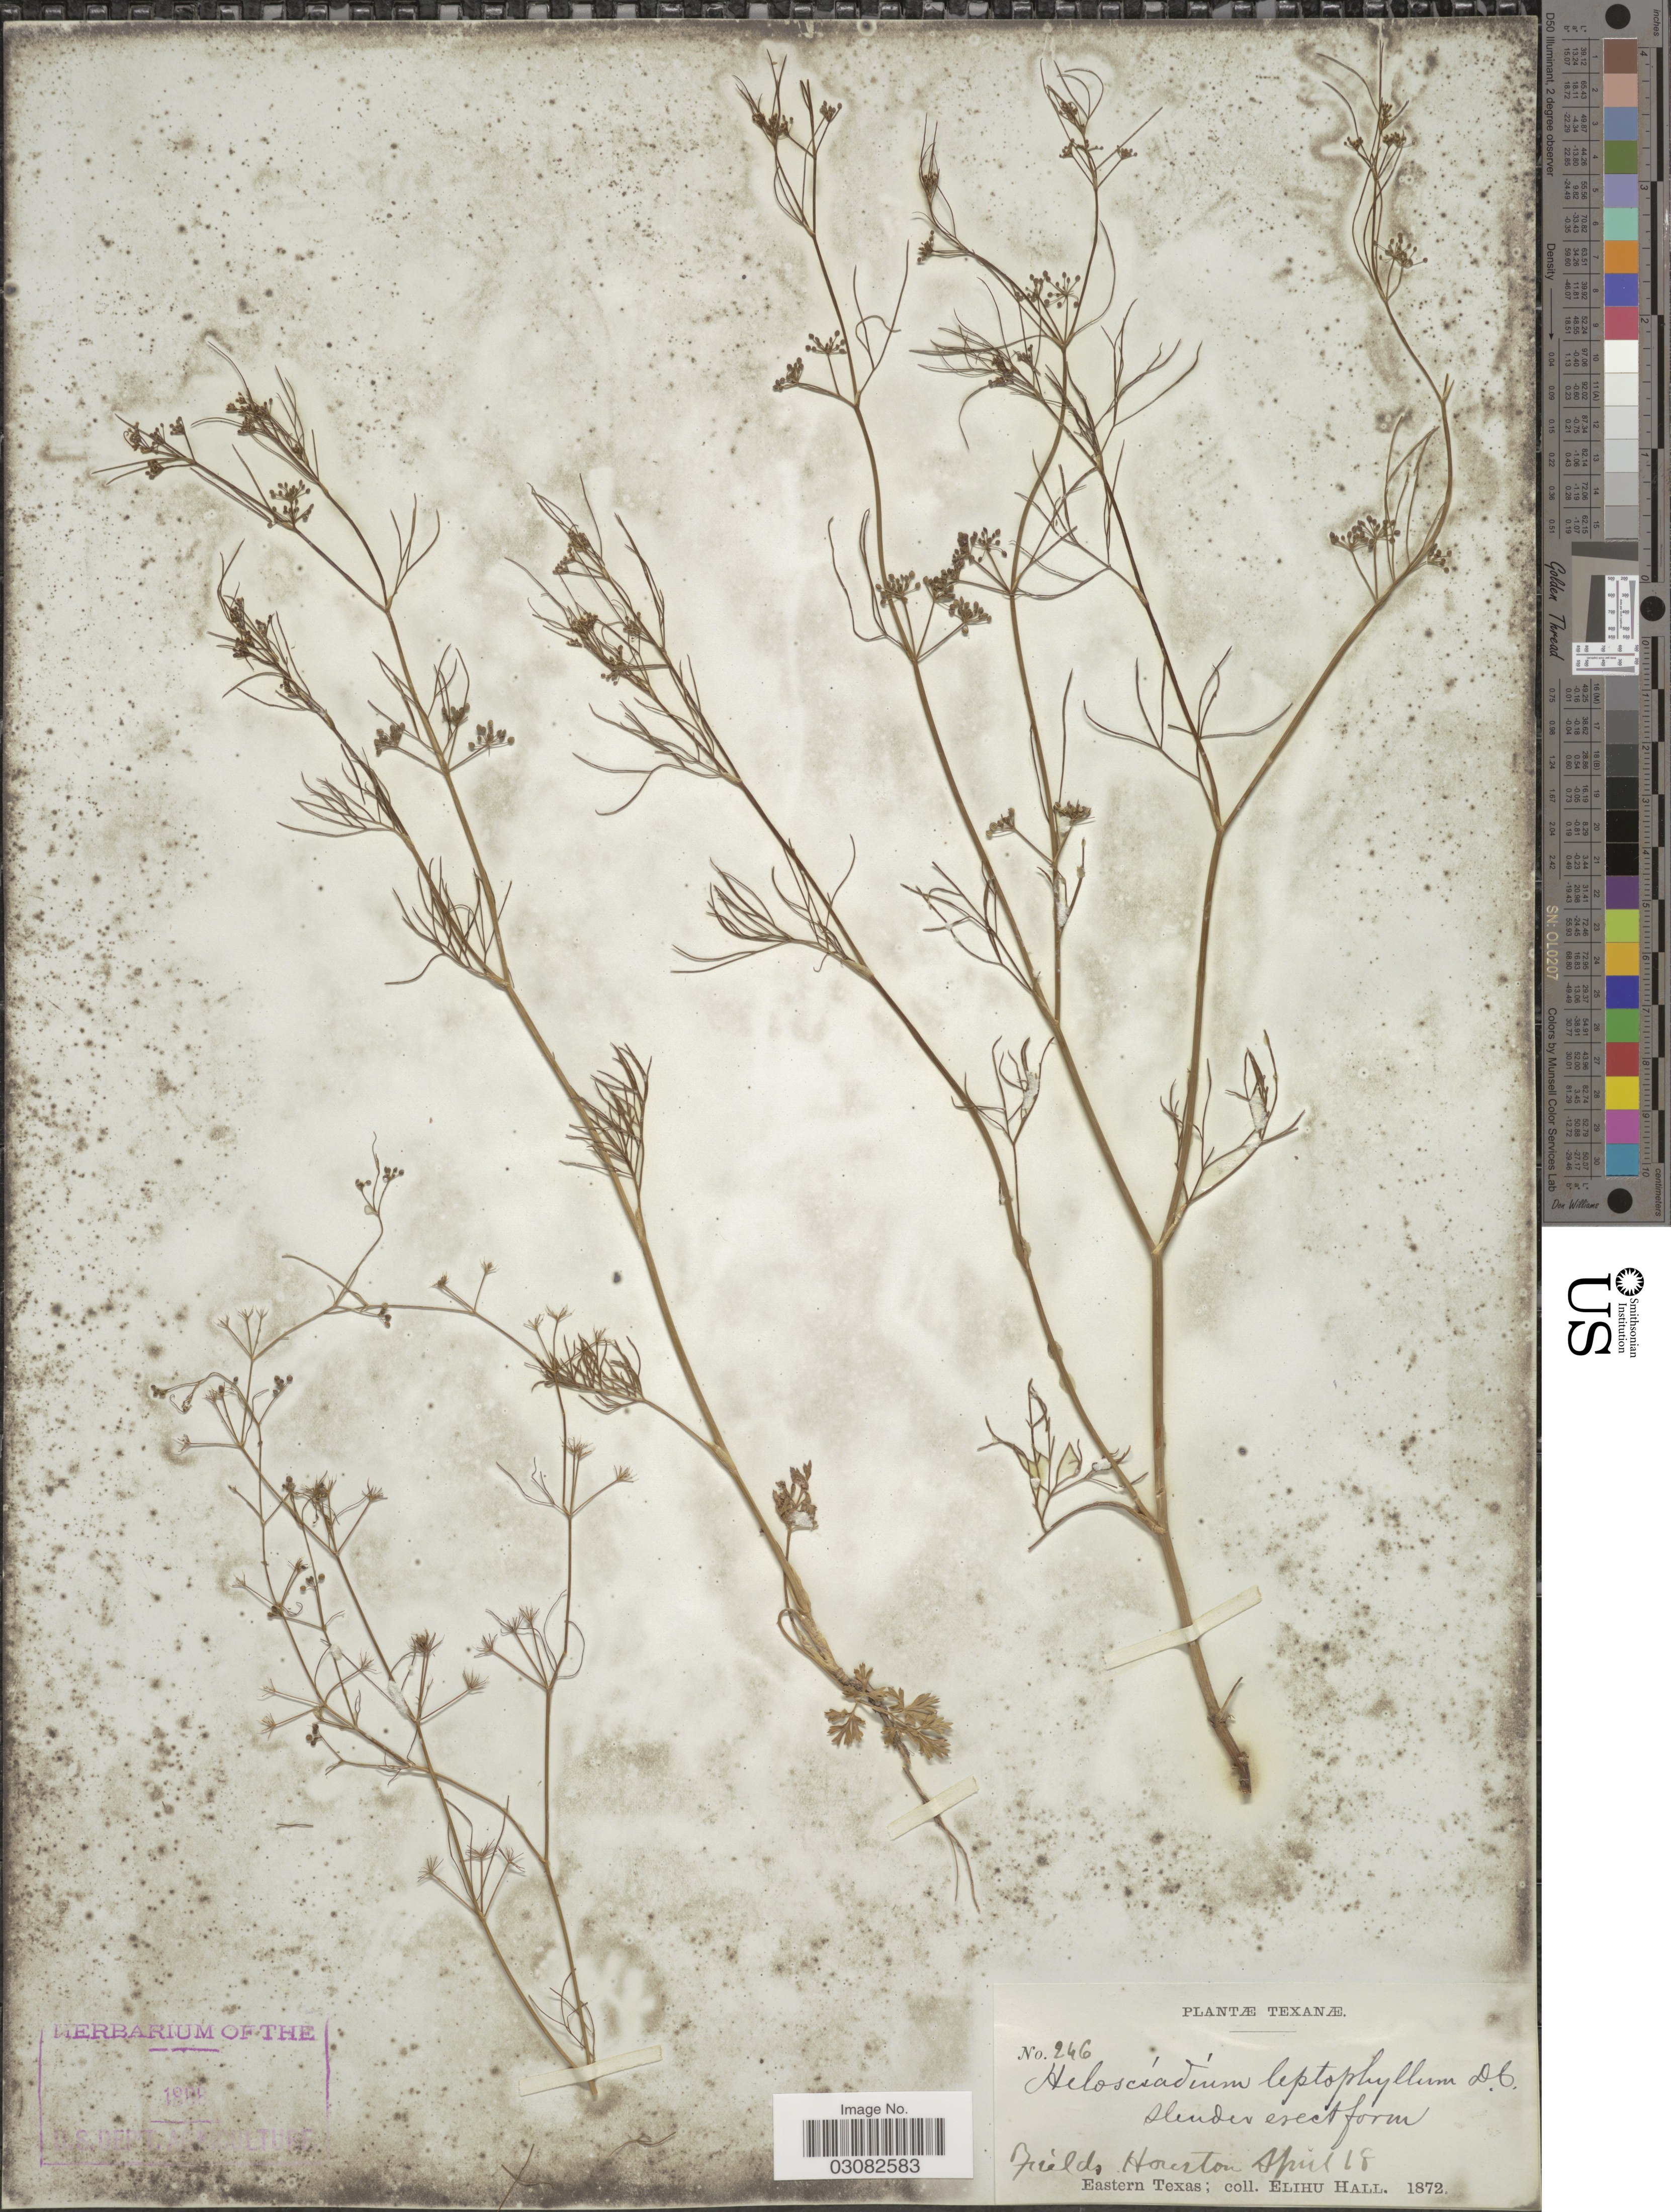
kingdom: Plantae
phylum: Tracheophyta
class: Magnoliopsida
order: Apiales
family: Apiaceae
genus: Apium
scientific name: Apium ammi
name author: (Jacq.) Urb.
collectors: E. Hall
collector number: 246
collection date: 1872-04-18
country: United States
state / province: Texas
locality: Texanae. Fields Houston. Eastern Texas.